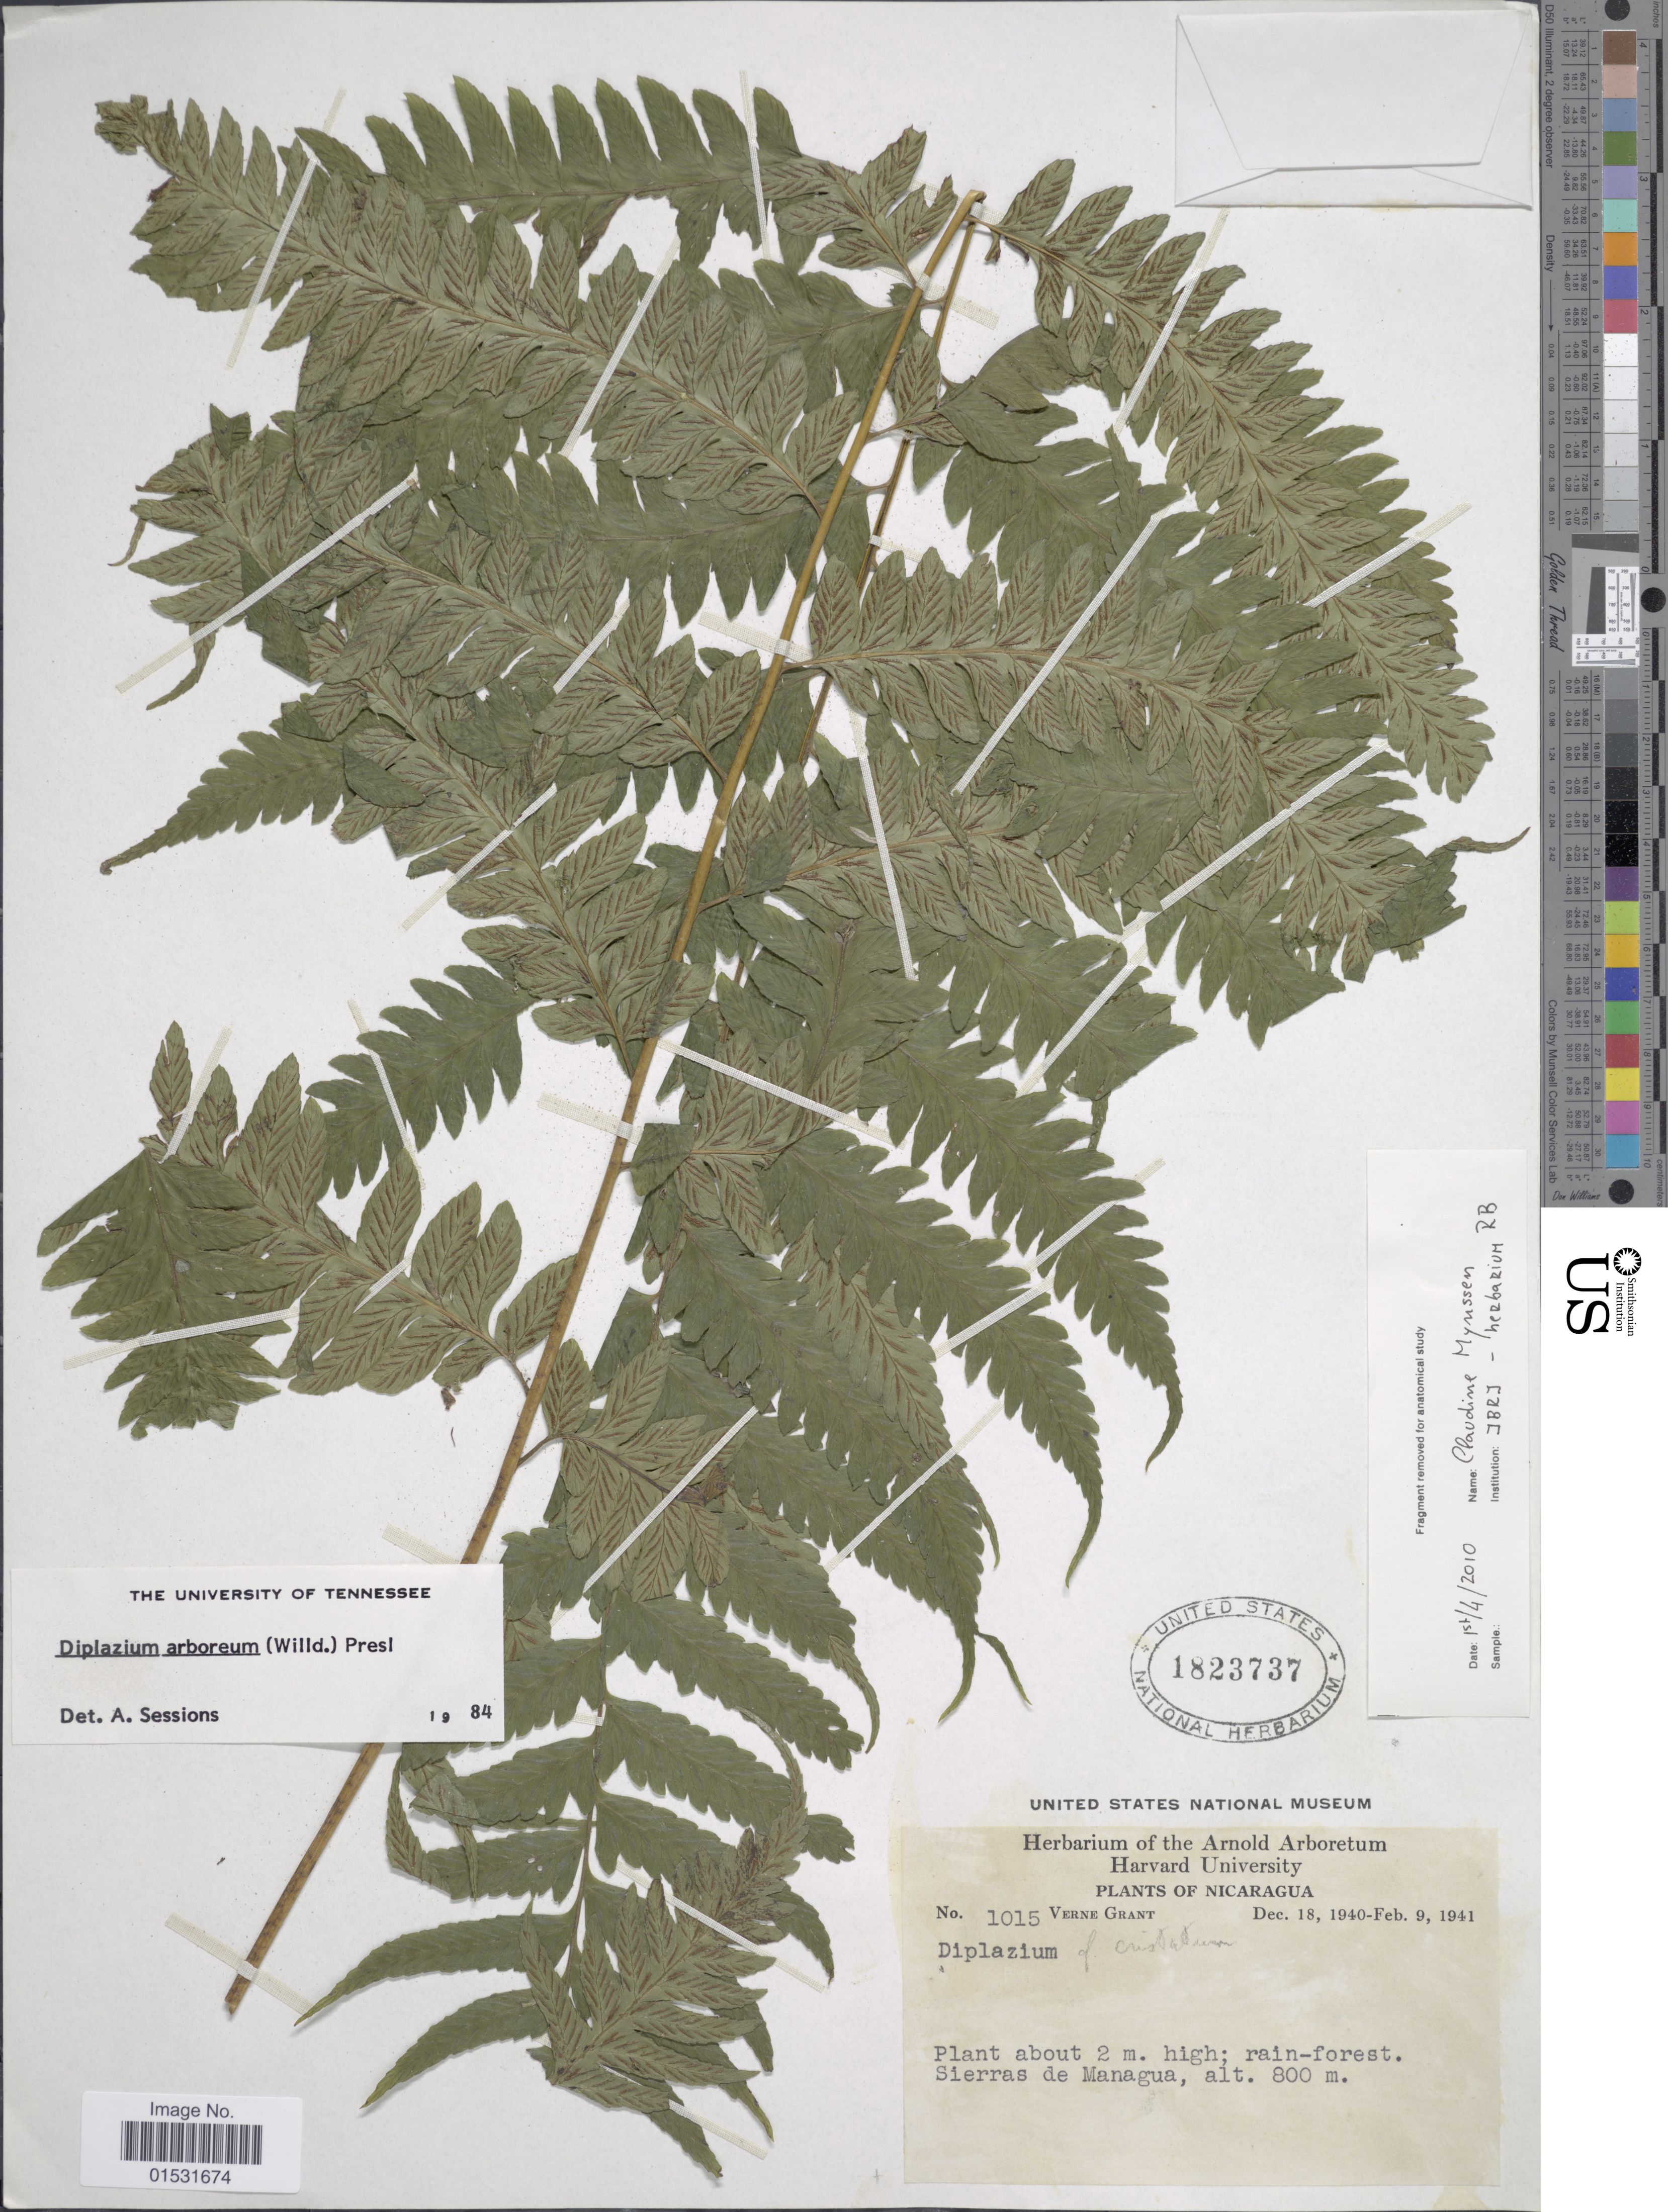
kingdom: Plantae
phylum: Tracheophyta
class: Polypodiopsida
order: Polypodiales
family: Athyriaceae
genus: Diplazium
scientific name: Diplazium cristatum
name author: (Desr.) Alston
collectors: V. Grant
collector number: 1015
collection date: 1940-12-18/1941-02-09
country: Nicaragua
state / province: Managua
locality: Sierras de Managua.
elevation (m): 800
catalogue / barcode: US 1823737